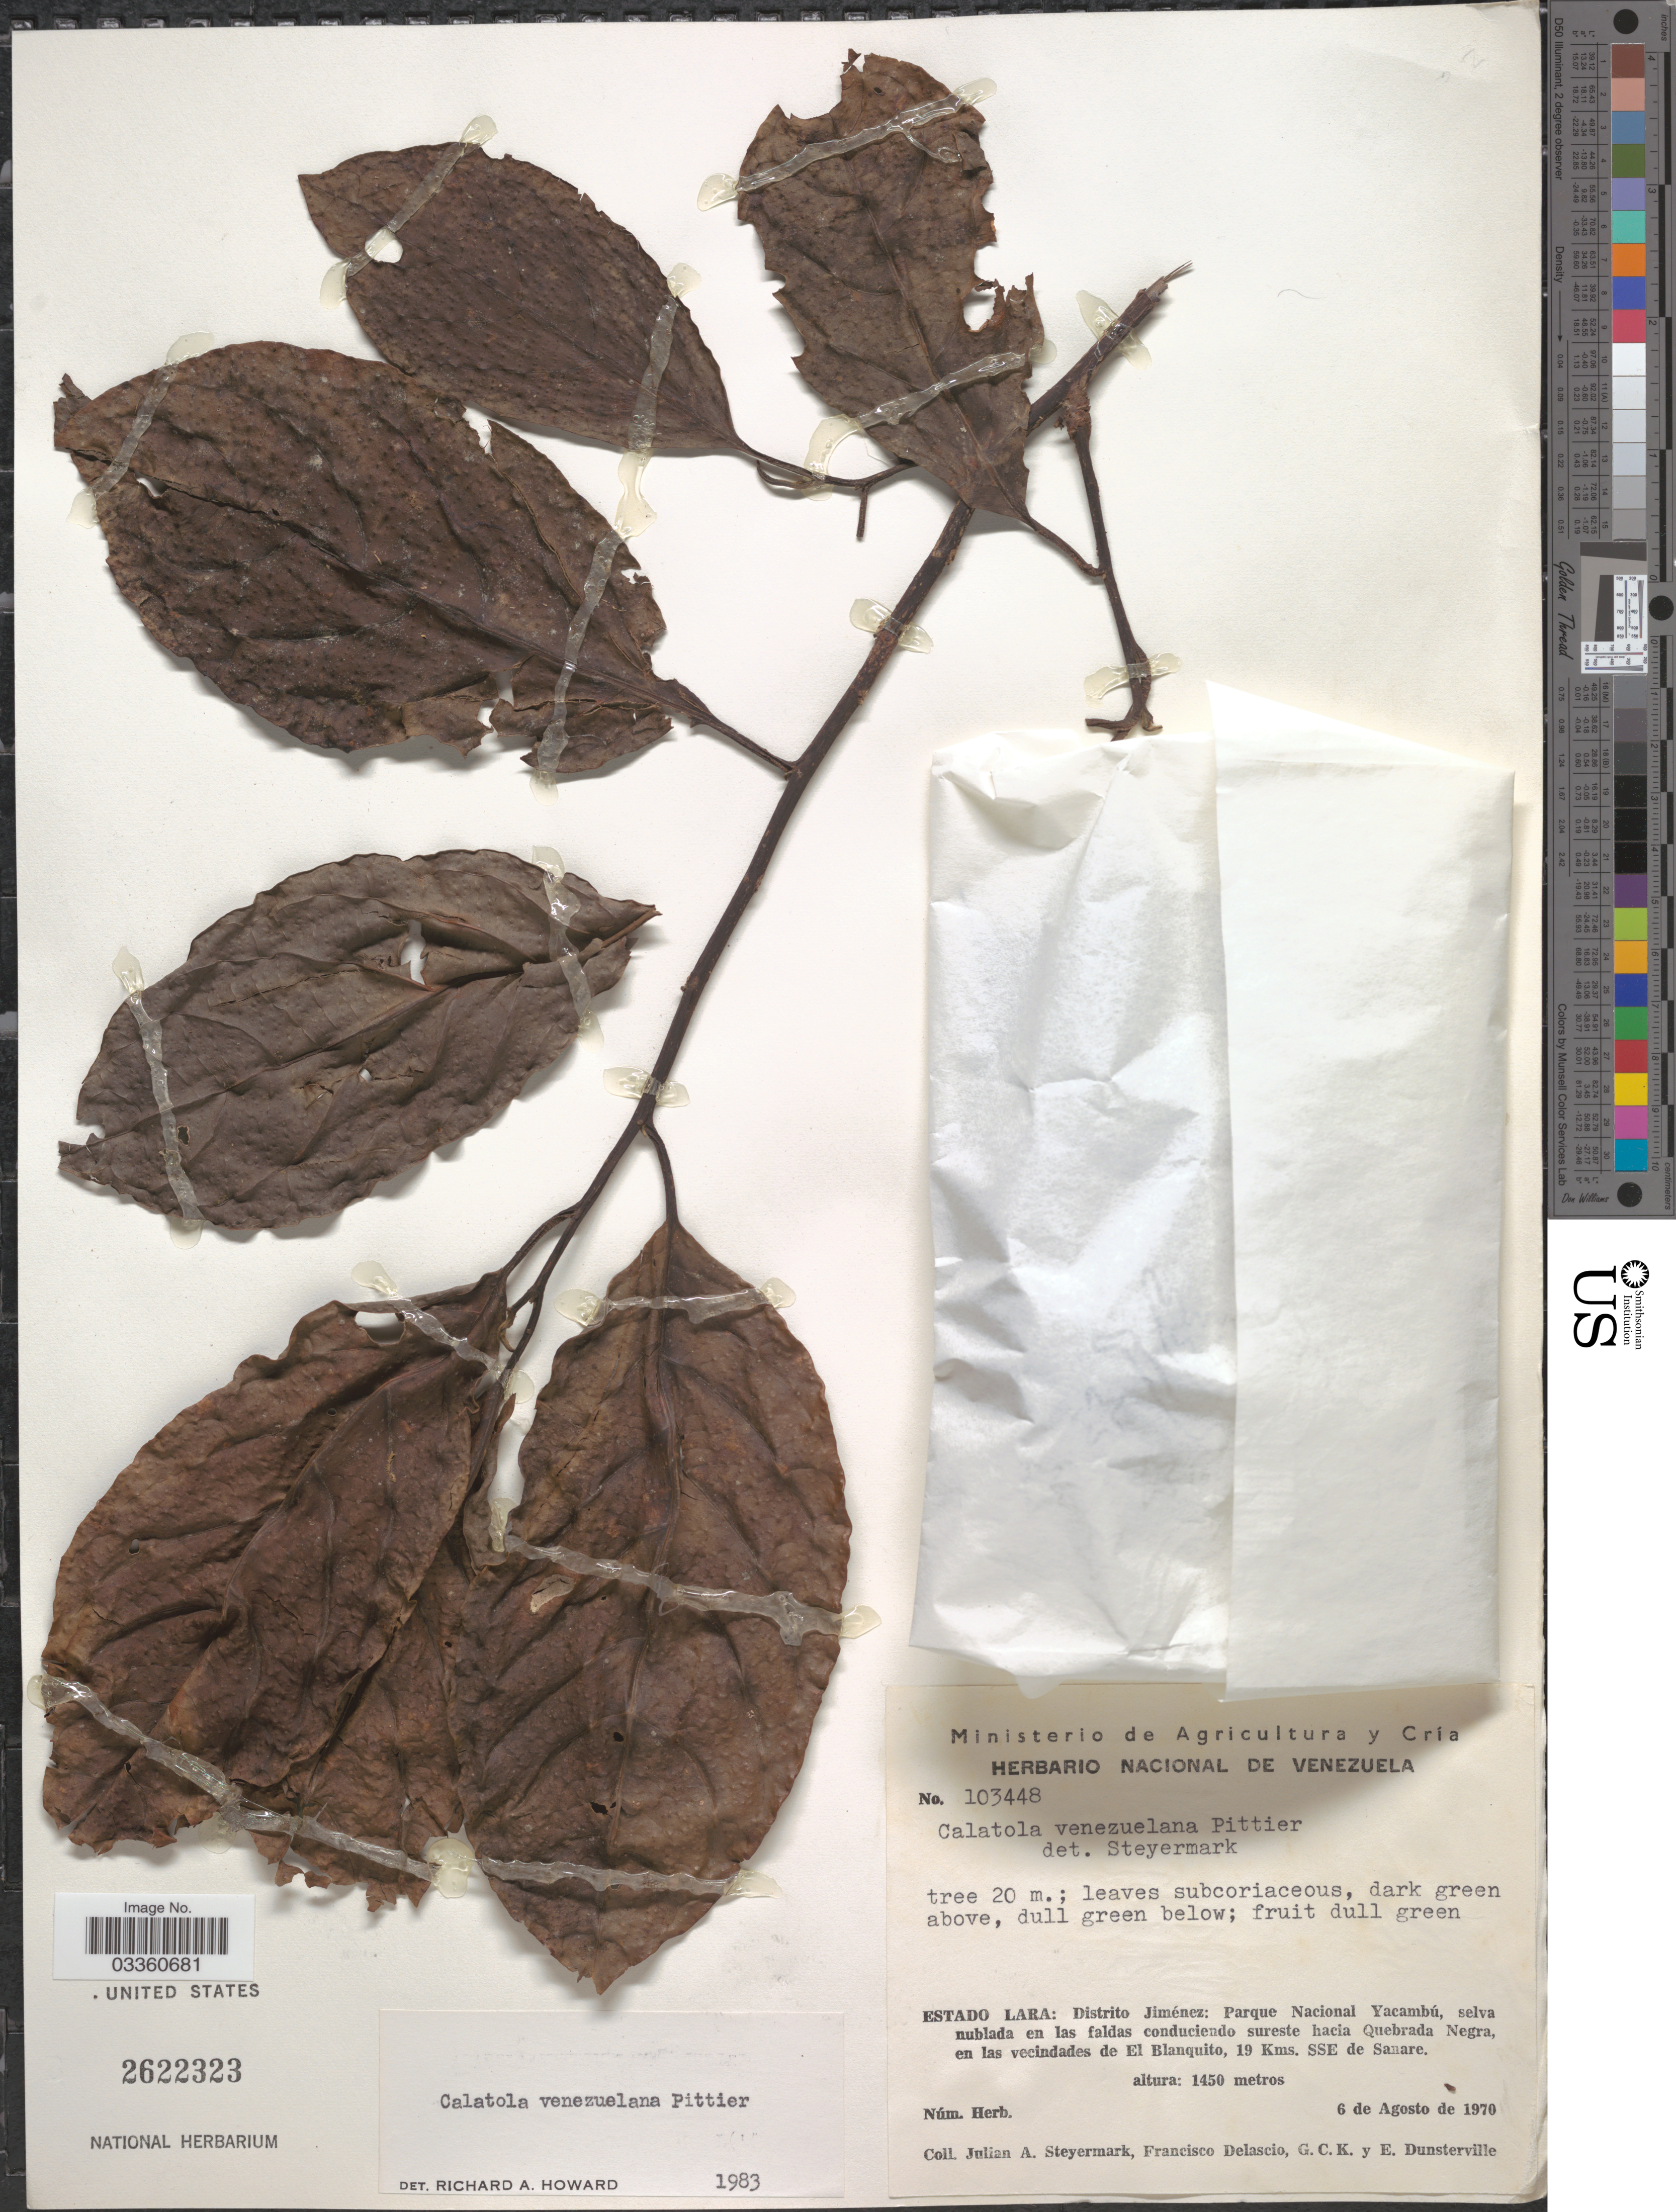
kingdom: Plantae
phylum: Tracheophyta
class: Magnoliopsida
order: Metteniusales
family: Metteniusaceae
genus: Calatola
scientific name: Calatola venezuelana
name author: Pittier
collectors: J. Steyermark, F. Delascio, G. C. K. Dunsterville & E. Dunsterville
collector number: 103448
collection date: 1970-08-06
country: Venezuela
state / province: Lara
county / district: Jiménez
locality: Distrito Jiménez: Parque Nacional Yacambú, selva nublada en las faldas conduciendo sureste hacia Quebrada Negra, en las vecindades de El Blanquito, 19 Kms. SSE de Sanare.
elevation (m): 1450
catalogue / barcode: US 2622323